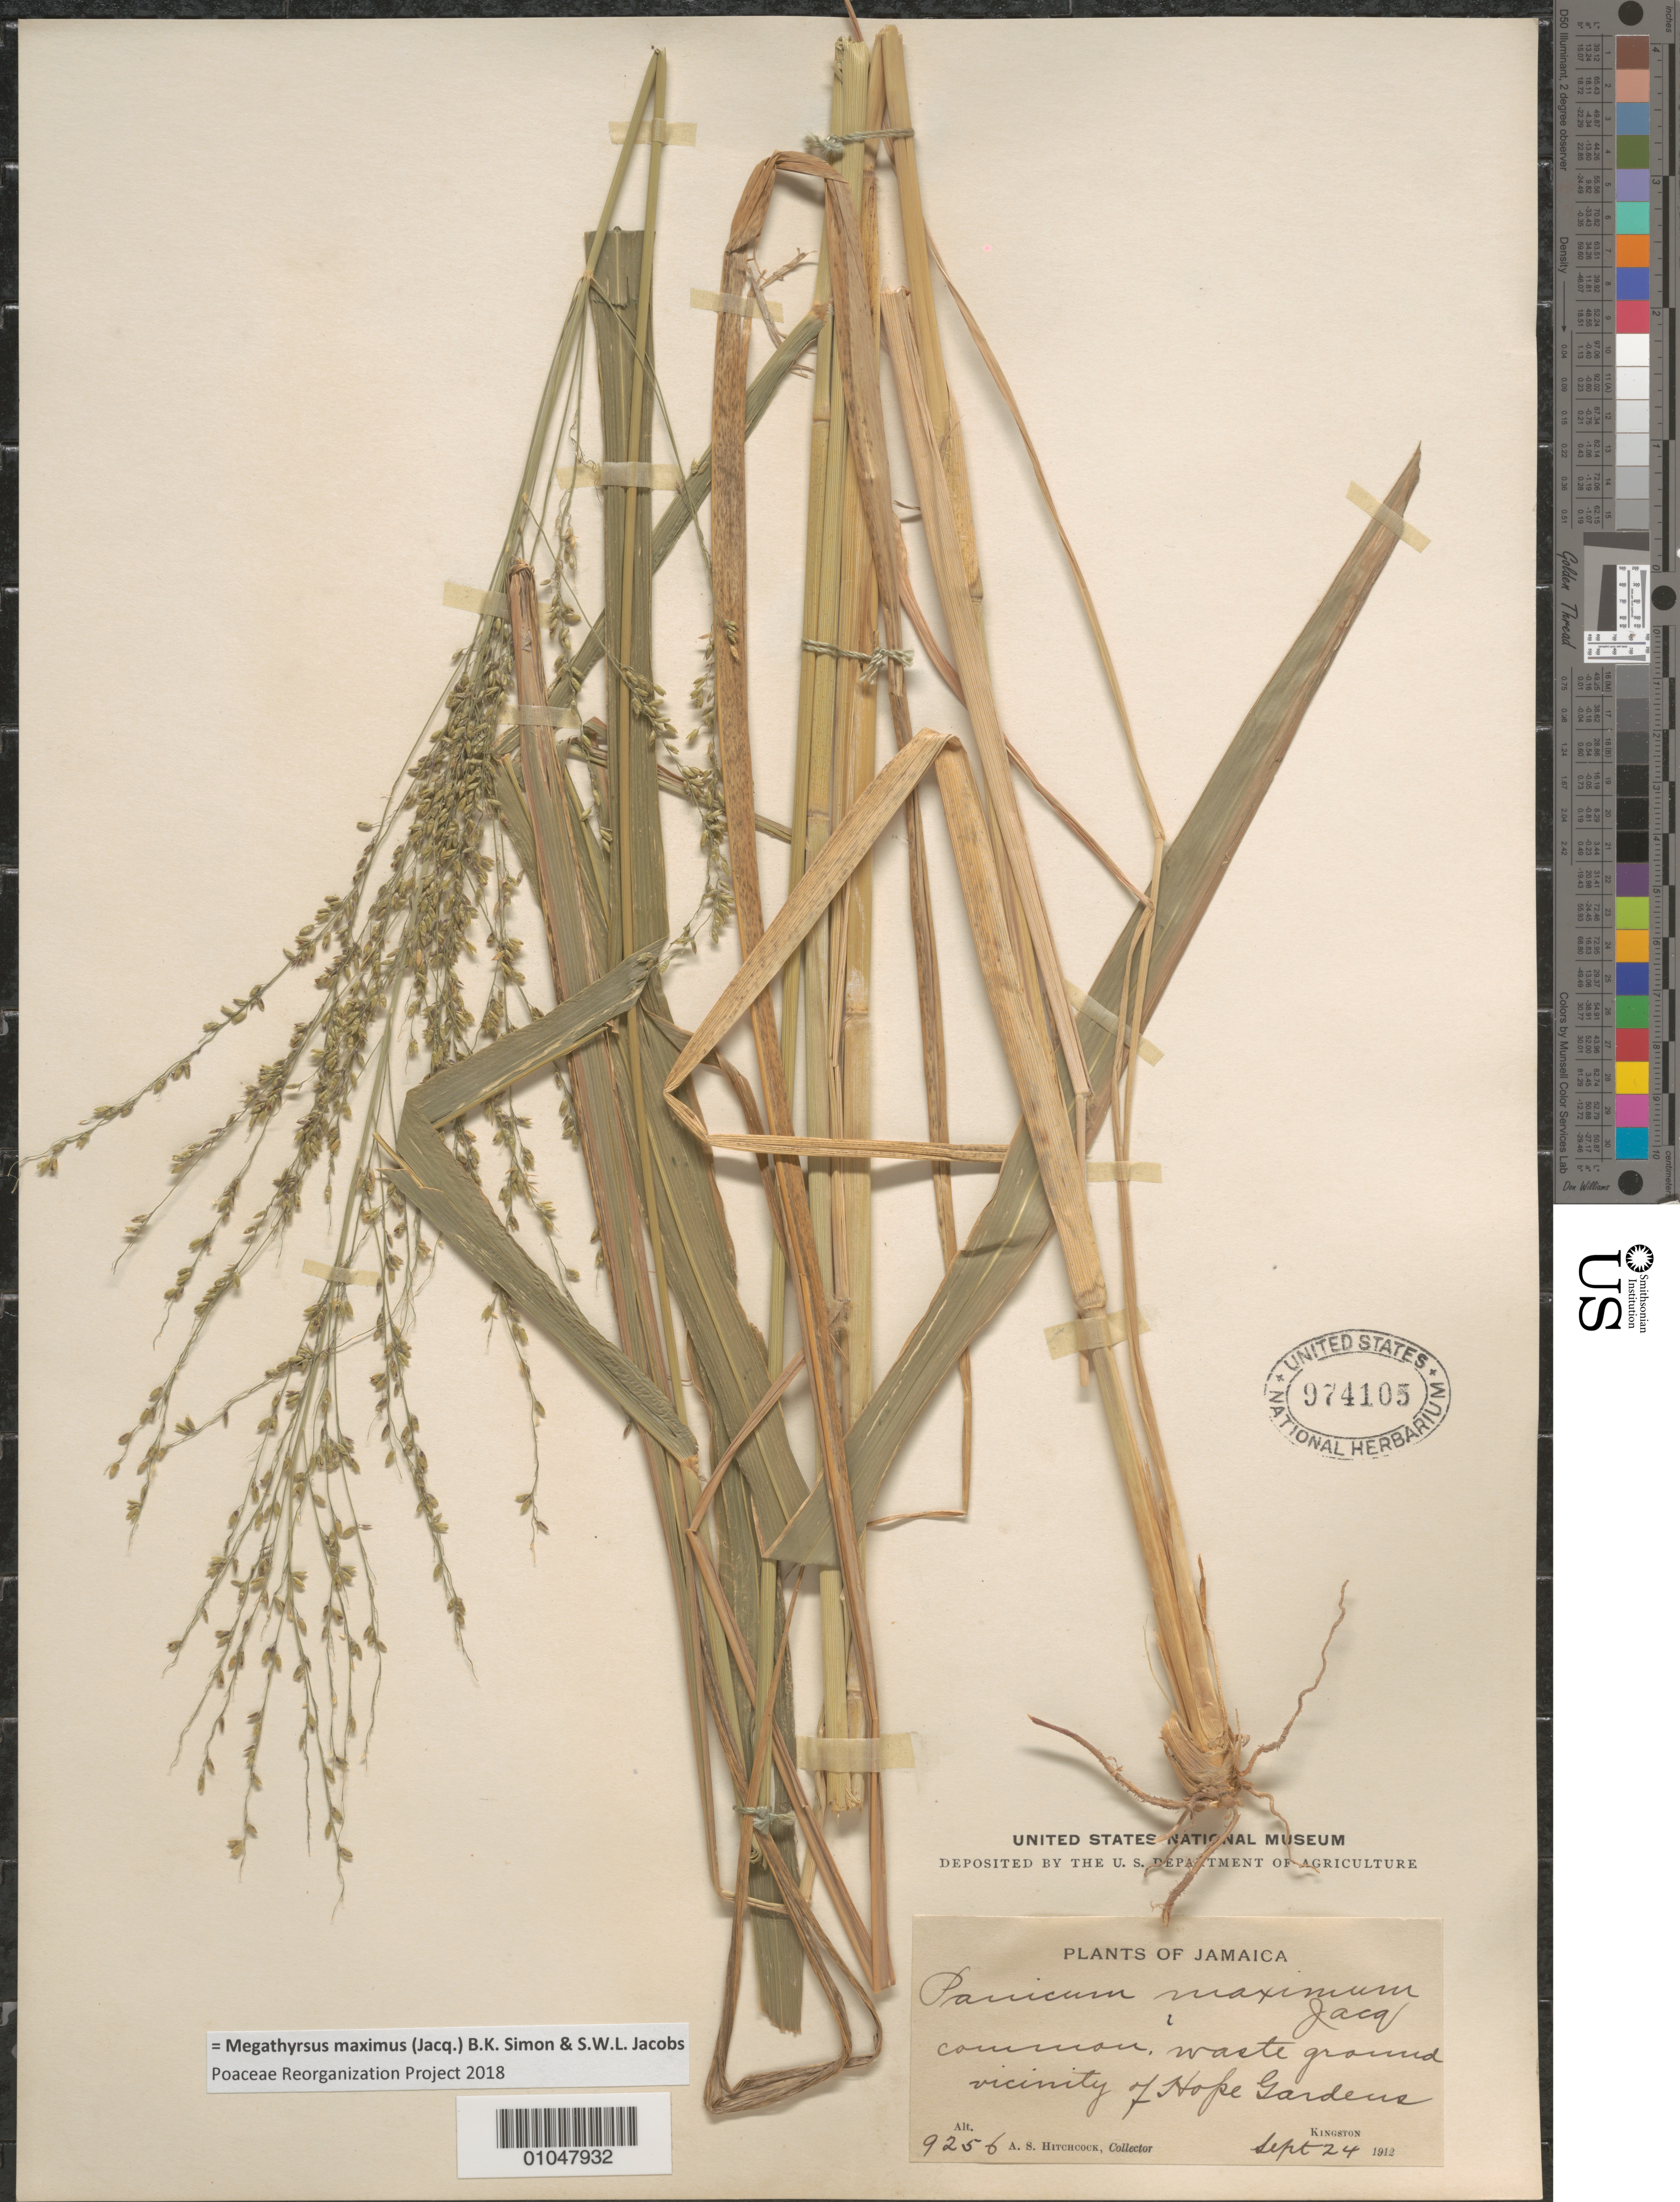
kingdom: Plantae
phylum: Tracheophyta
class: Liliopsida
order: Poales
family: Poaceae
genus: Panicum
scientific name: Panicum maximum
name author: Jacq.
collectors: A. S. Hitchcock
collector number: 9256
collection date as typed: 24 Sep 1912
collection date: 1912-09-24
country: Jamaica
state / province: Kingston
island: Jamaica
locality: Common waste ground, vic. of Hope Gardens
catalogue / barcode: US 974105